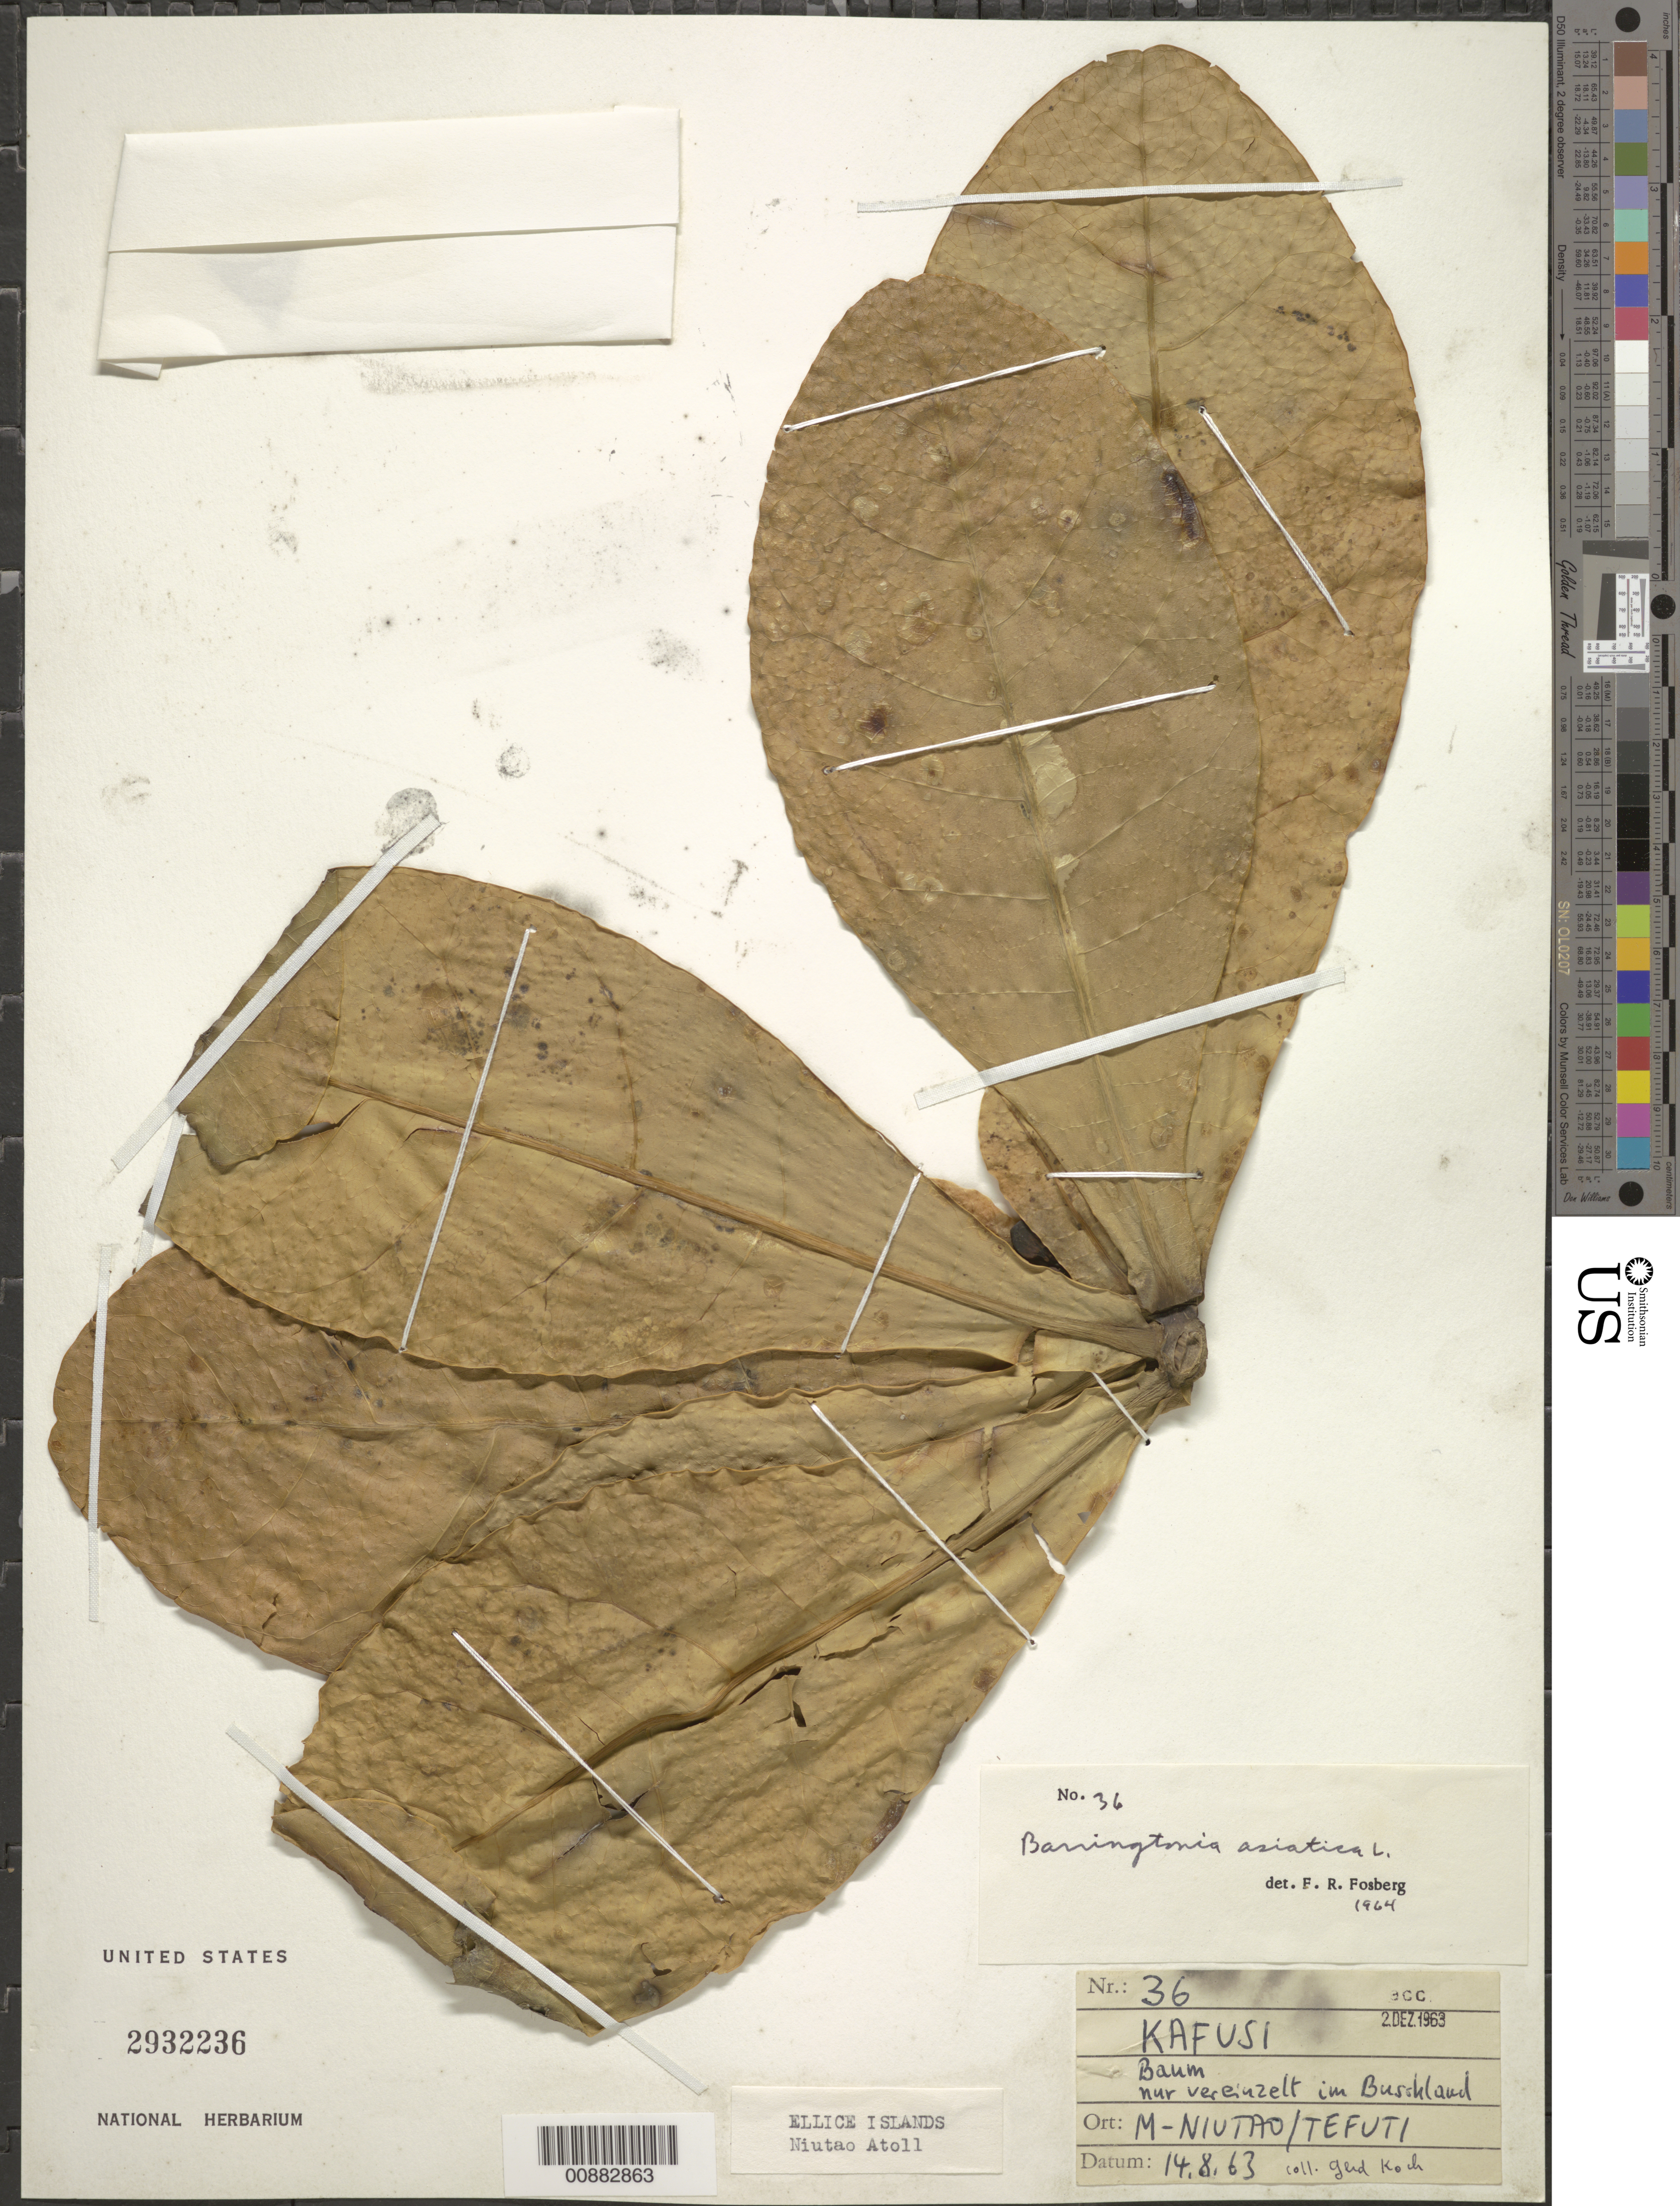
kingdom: Plantae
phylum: Tracheophyta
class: Magnoliopsida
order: Ericales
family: Lecythidaceae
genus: Barringtonia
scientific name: Barringtonia asiatica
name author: (L.) Kurz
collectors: G. Koch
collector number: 36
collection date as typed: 14 Aug 1963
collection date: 1963-08-14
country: Tuvalu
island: Niutao Atoll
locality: M-Niutao, Tefuti.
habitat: Isolated tree in bushland ('Baum nur vereinzelt im busshland')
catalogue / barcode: US 2932236